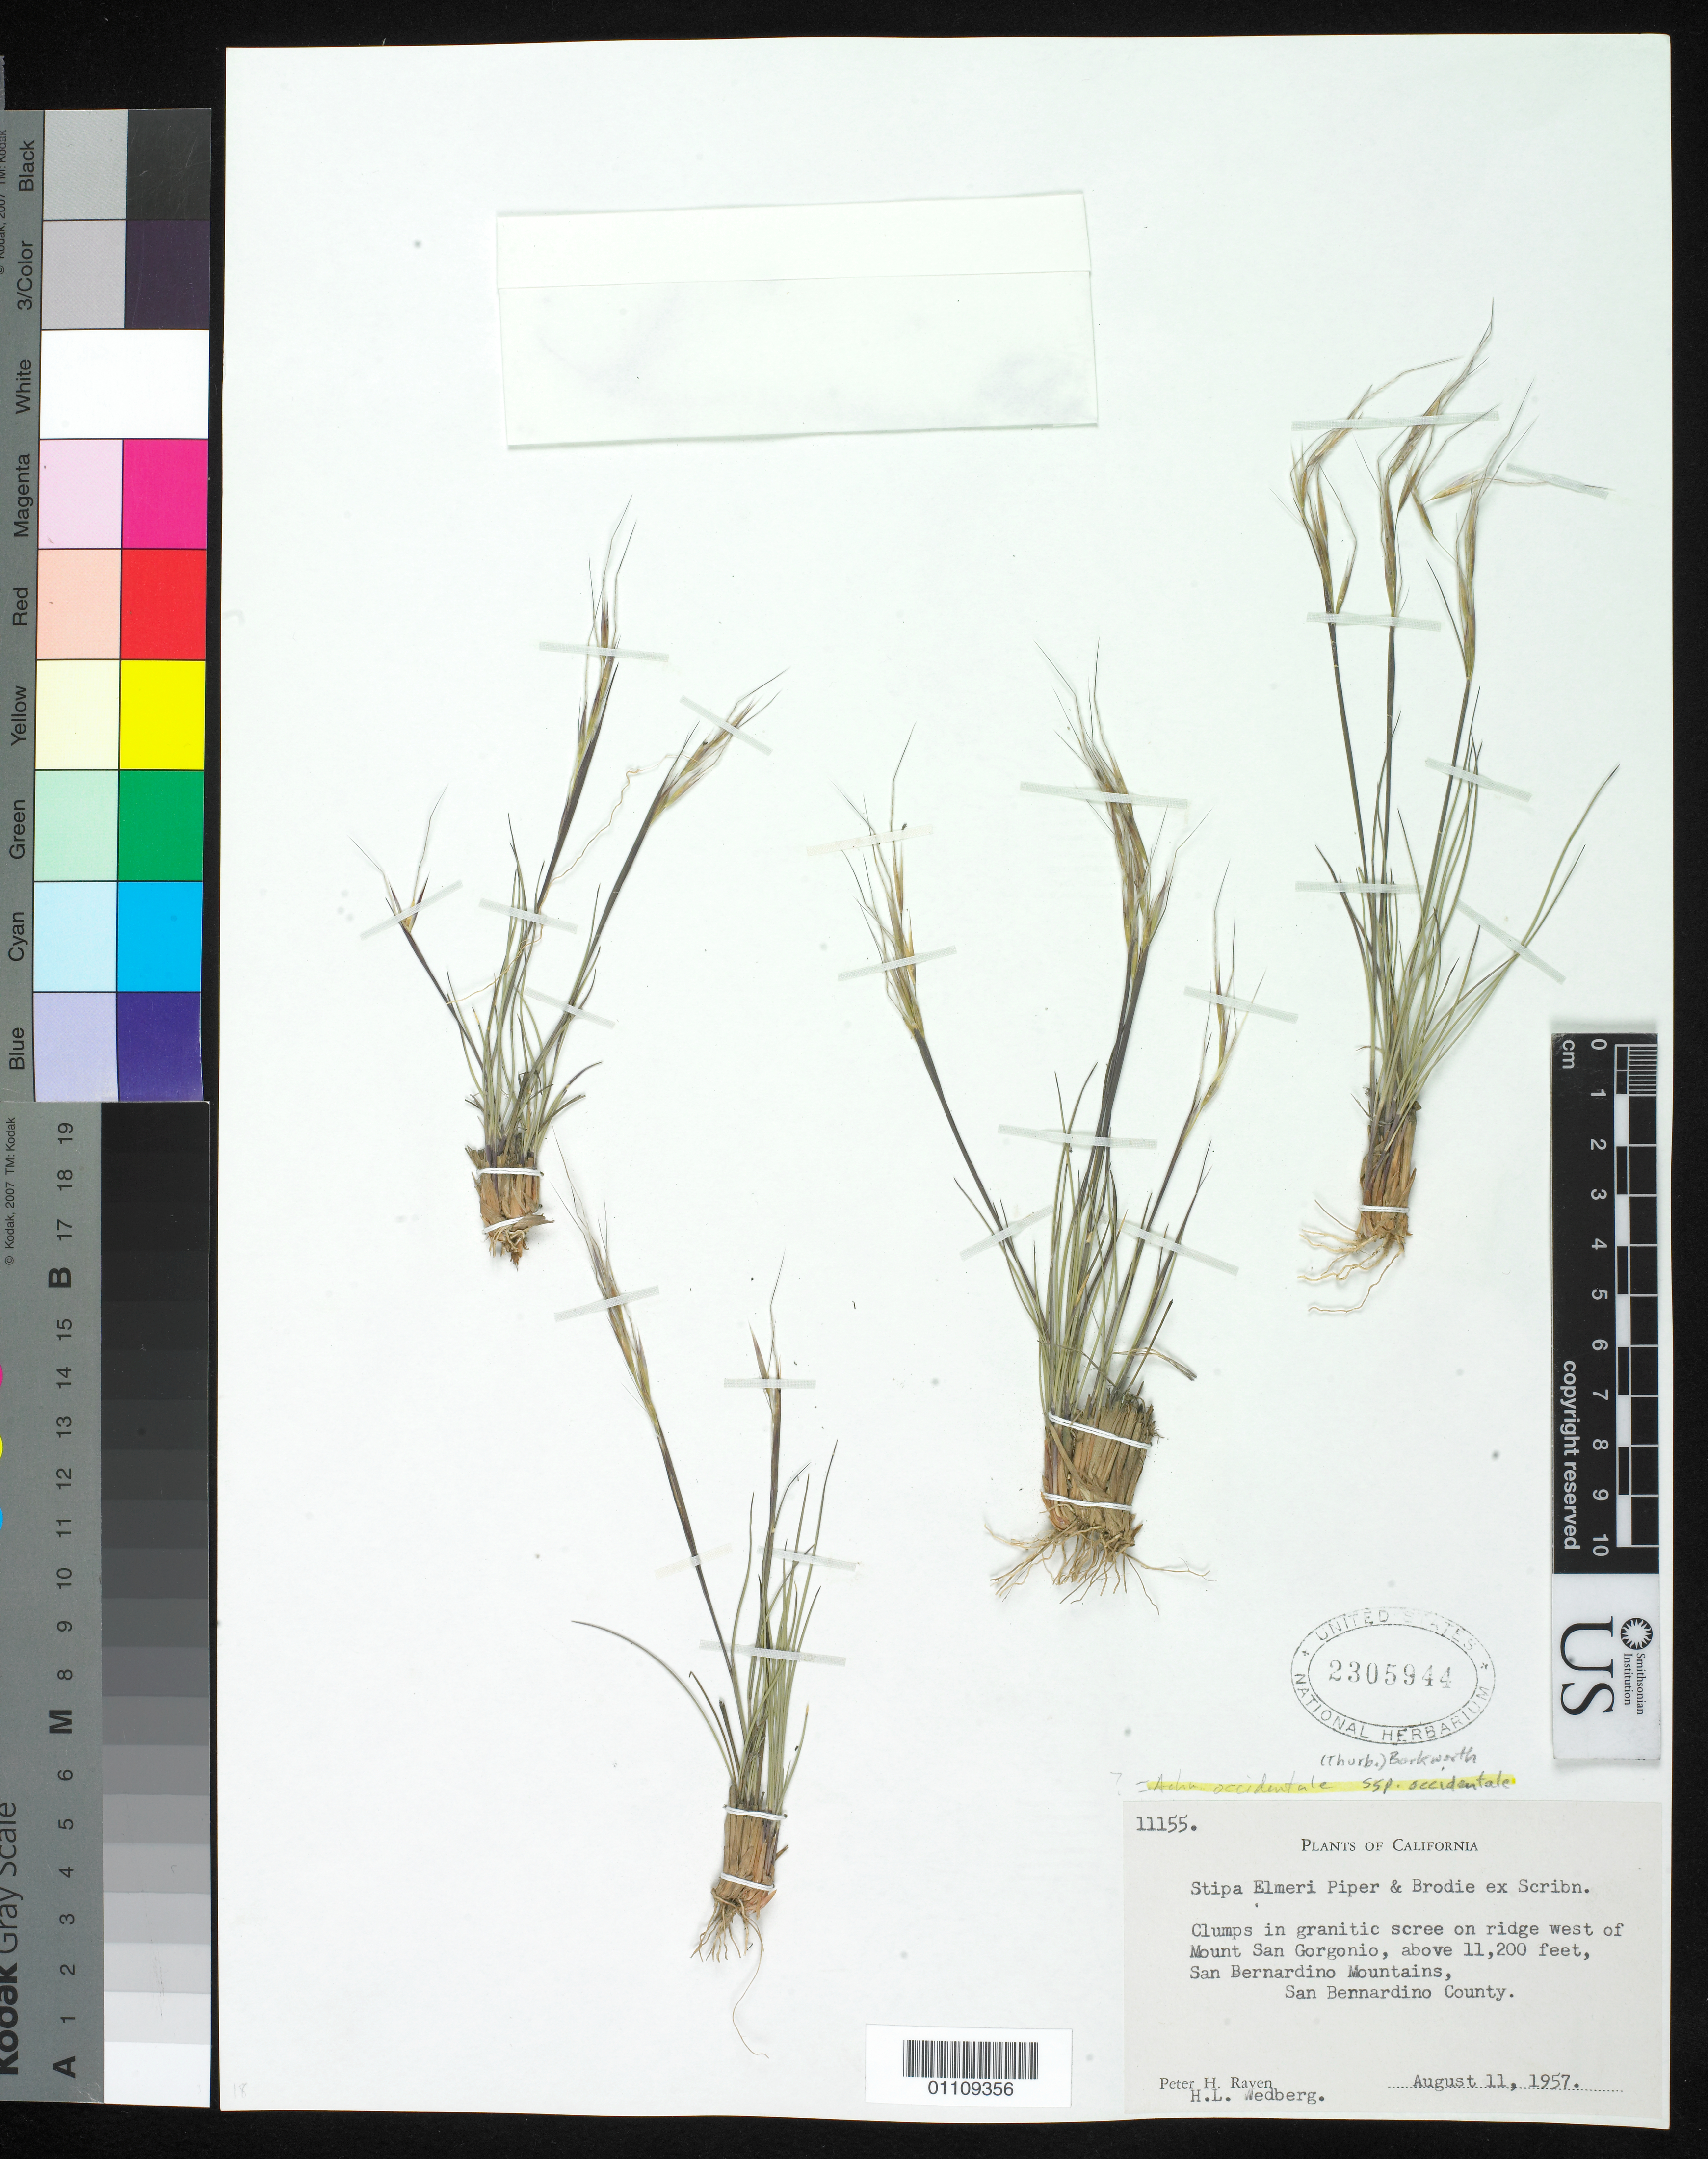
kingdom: Plantae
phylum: Tracheophyta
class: Liliopsida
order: Poales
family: Poaceae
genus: Eriocoma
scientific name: Eriocoma occidentalis subsp. occidentalis ined.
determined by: Poaceae Reorganization Project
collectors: P. Raven & H. Wedberg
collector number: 11155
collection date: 1957-08-11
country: United States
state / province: California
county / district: San Bernardino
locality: Clump in granitic scree on ridge W. of Mount San Gorgonio.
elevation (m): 3414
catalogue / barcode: US 2305944